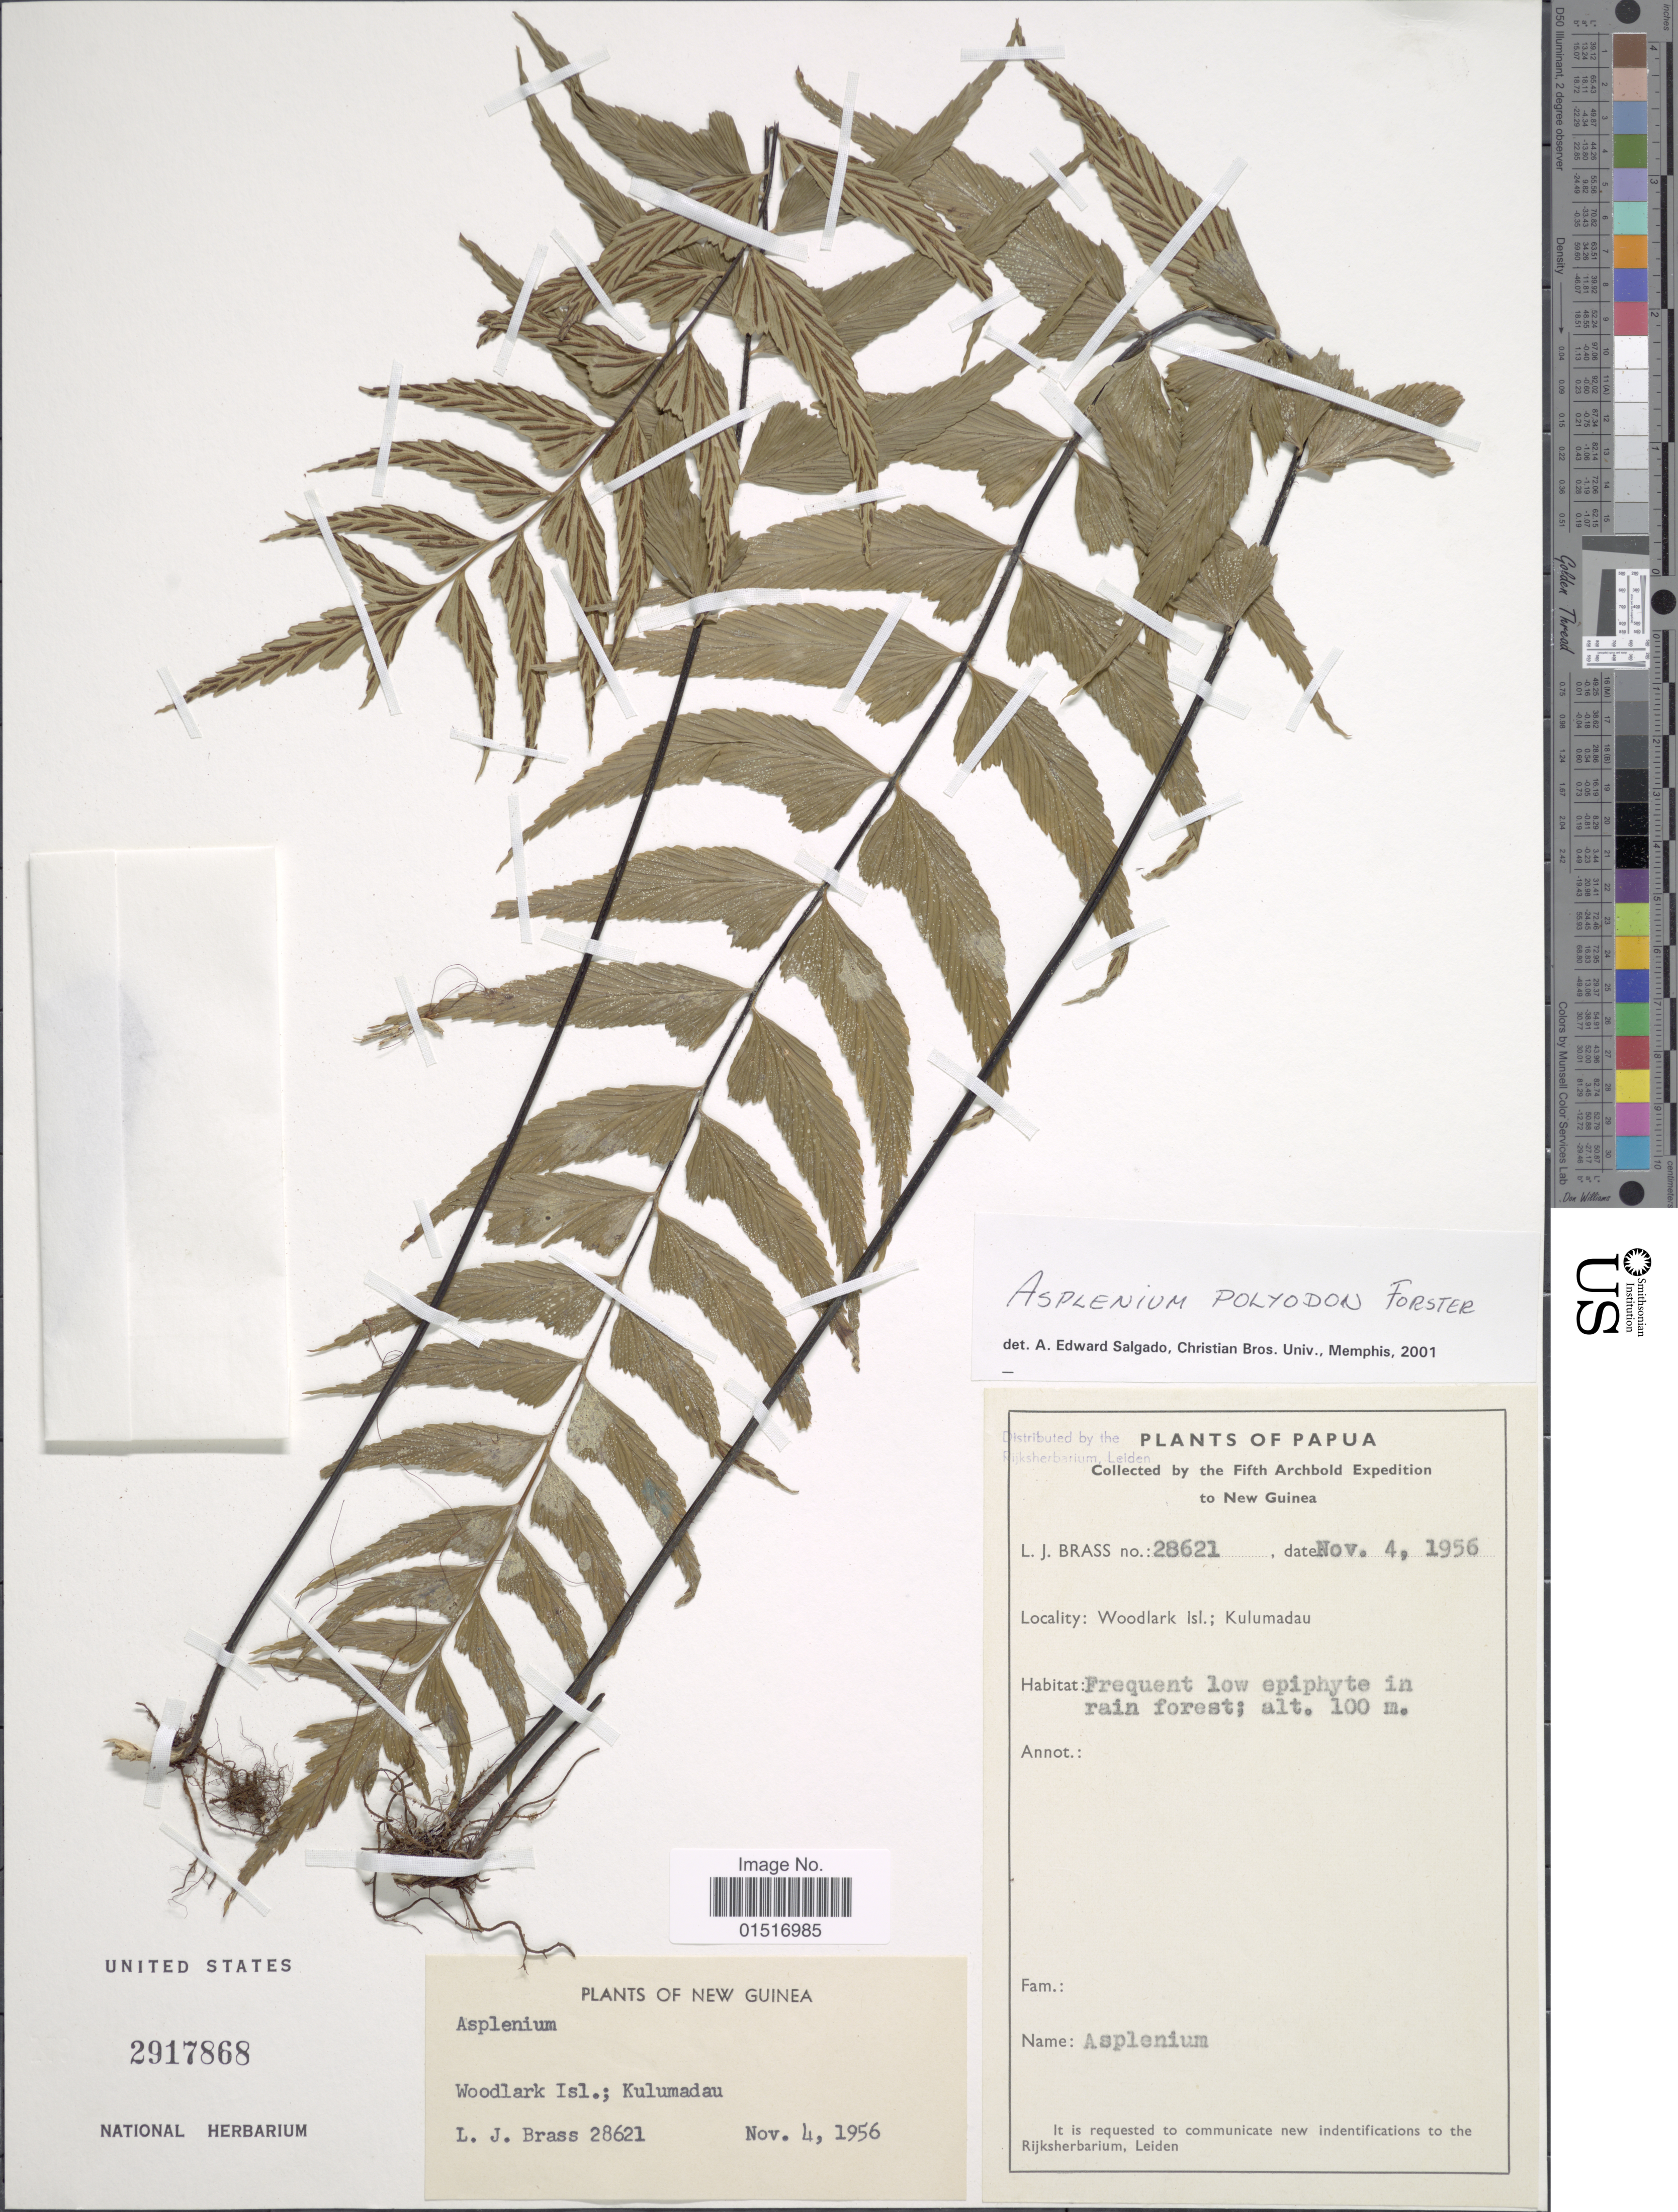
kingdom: Plantae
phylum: Tracheophyta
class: Polypodiopsida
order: Polypodiales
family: Aspleniaceae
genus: Asplenium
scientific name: Asplenium polyodon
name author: G. Forst.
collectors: L. J. Brass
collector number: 28621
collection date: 1956-11-04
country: Papua New Guinea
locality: Papua. Woodlark Isl.; Kulumadau. New Guinea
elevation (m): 100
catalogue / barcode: US 2917868